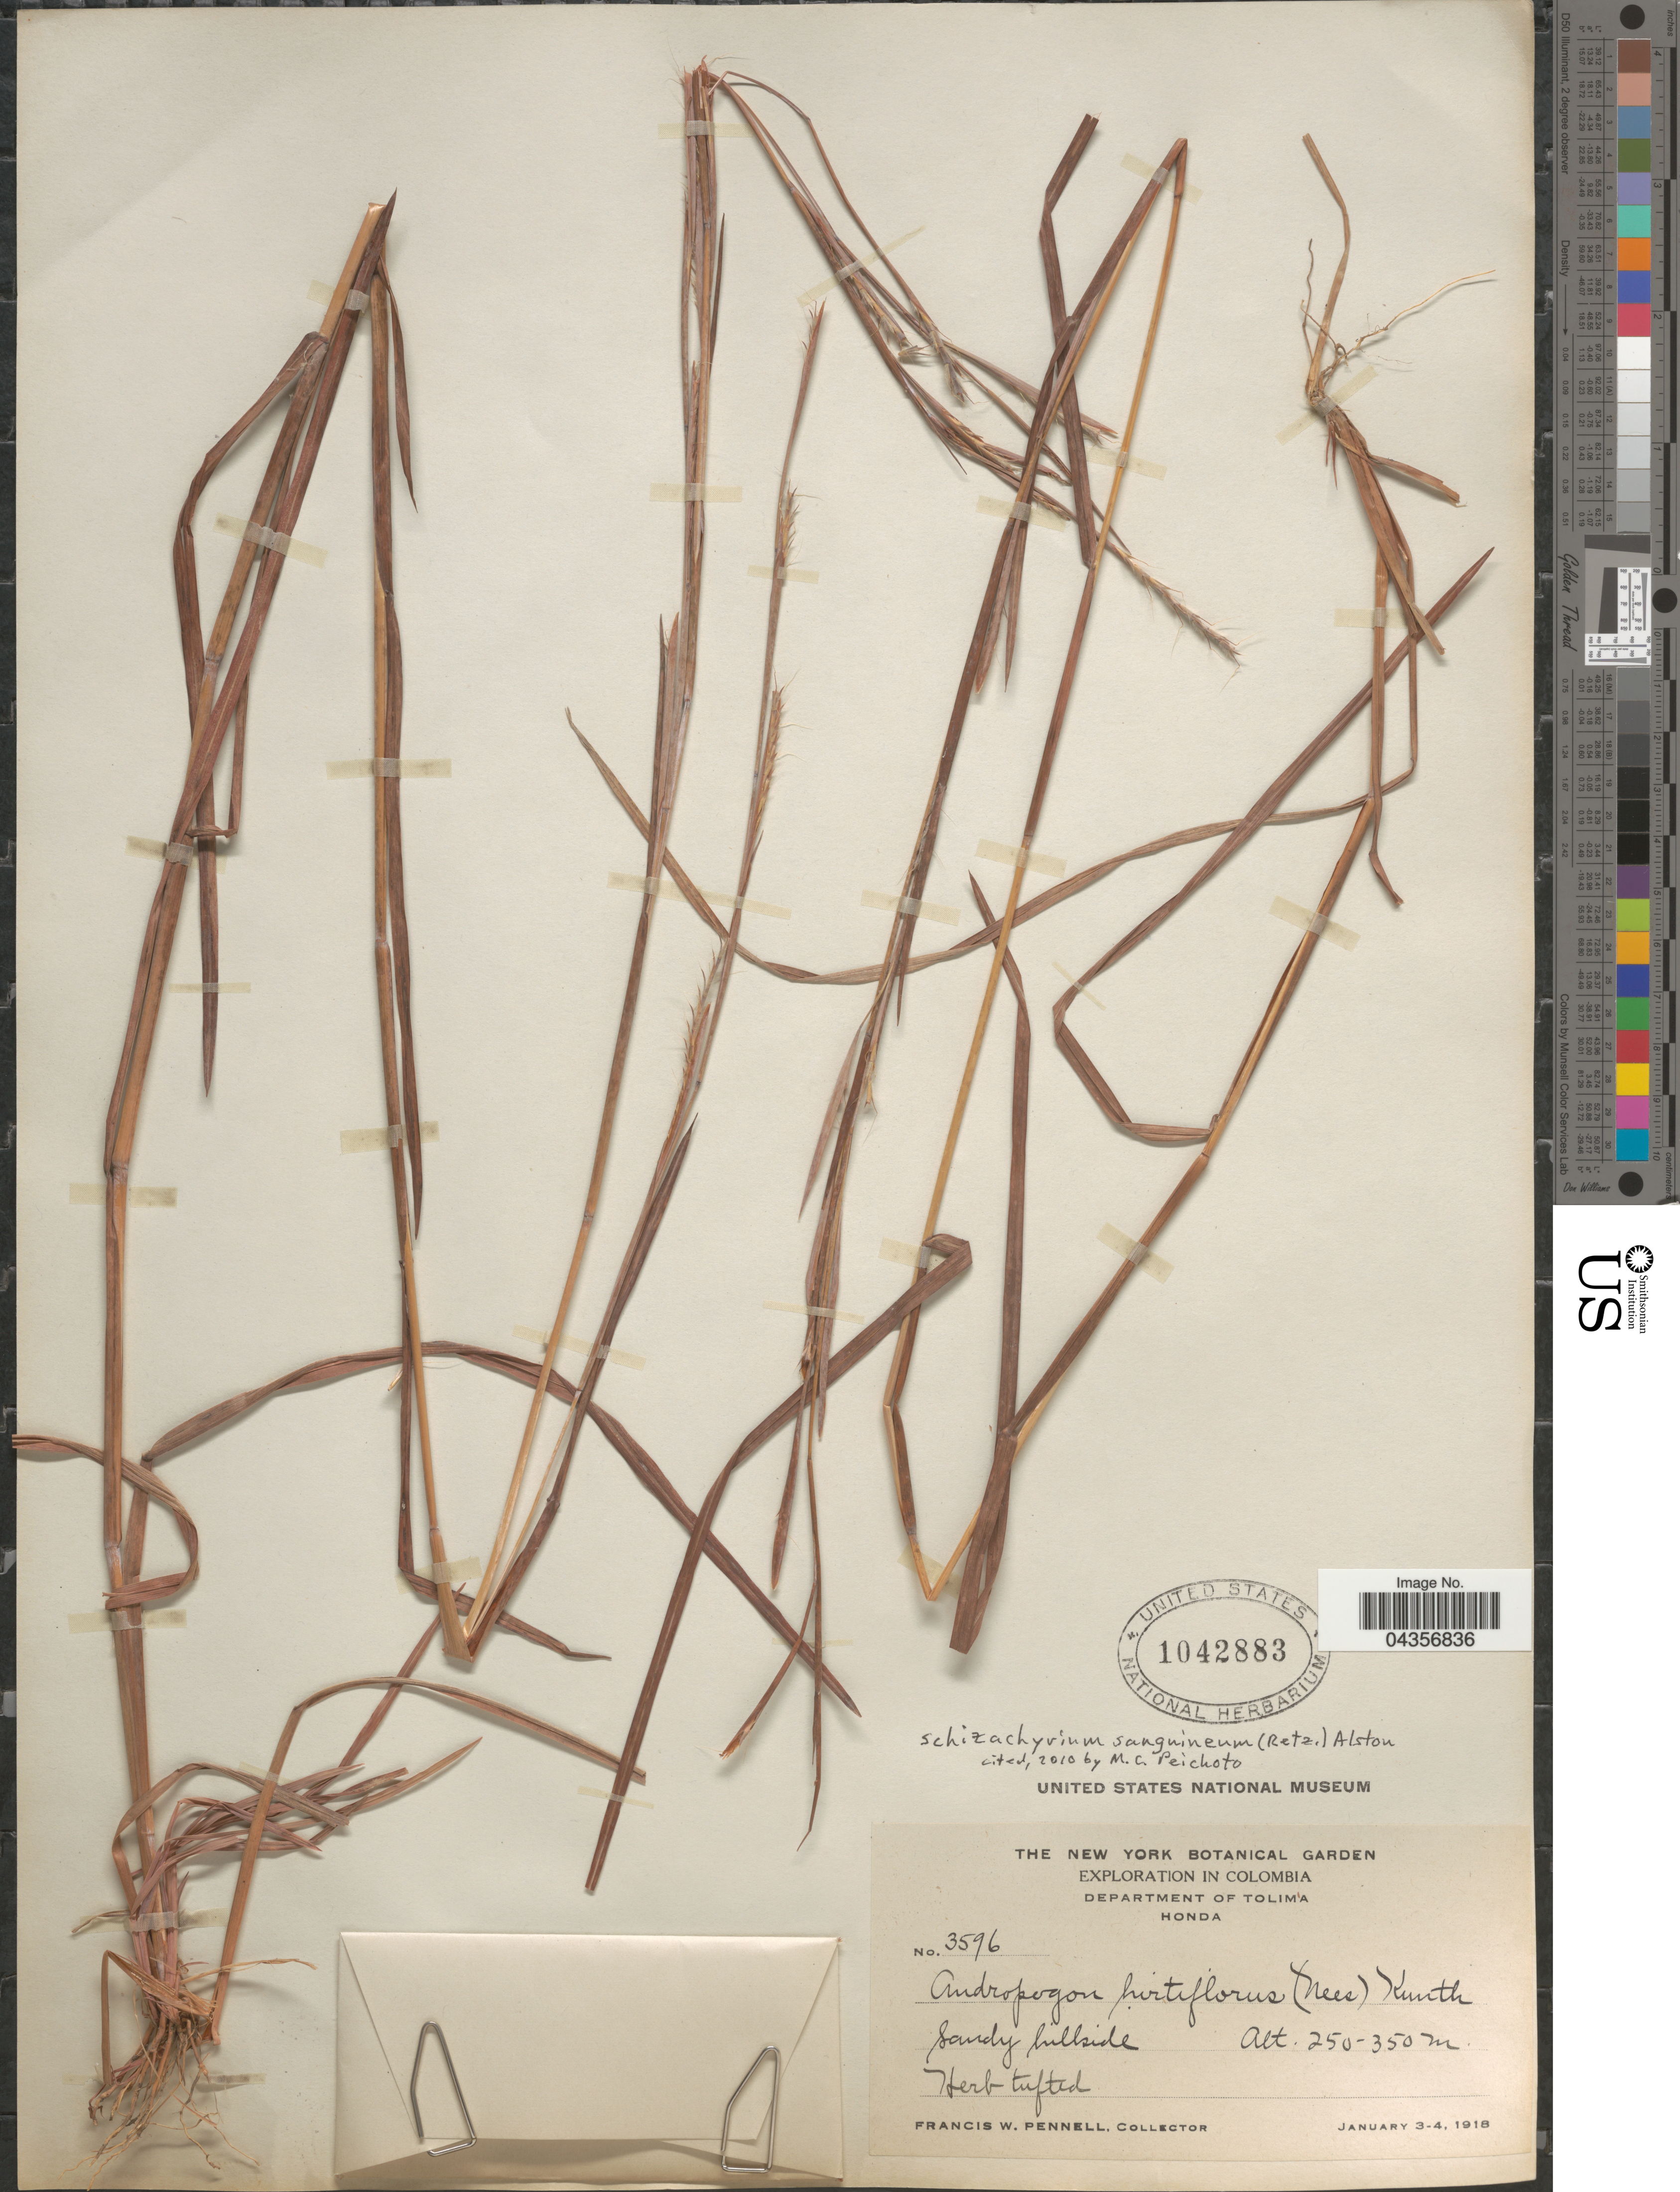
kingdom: Plantae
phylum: Tracheophyta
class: Liliopsida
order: Poales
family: Poaceae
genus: Schizachyrium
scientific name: Schizachyrium sanguineum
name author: (Retz.) Alston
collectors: F. W. Pennell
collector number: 3596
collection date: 1918-01-03/1918-01-04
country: Colombia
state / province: Tolima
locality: Exploration in Colombia. Department of Tolima. Honda.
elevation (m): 250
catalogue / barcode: US 1042883